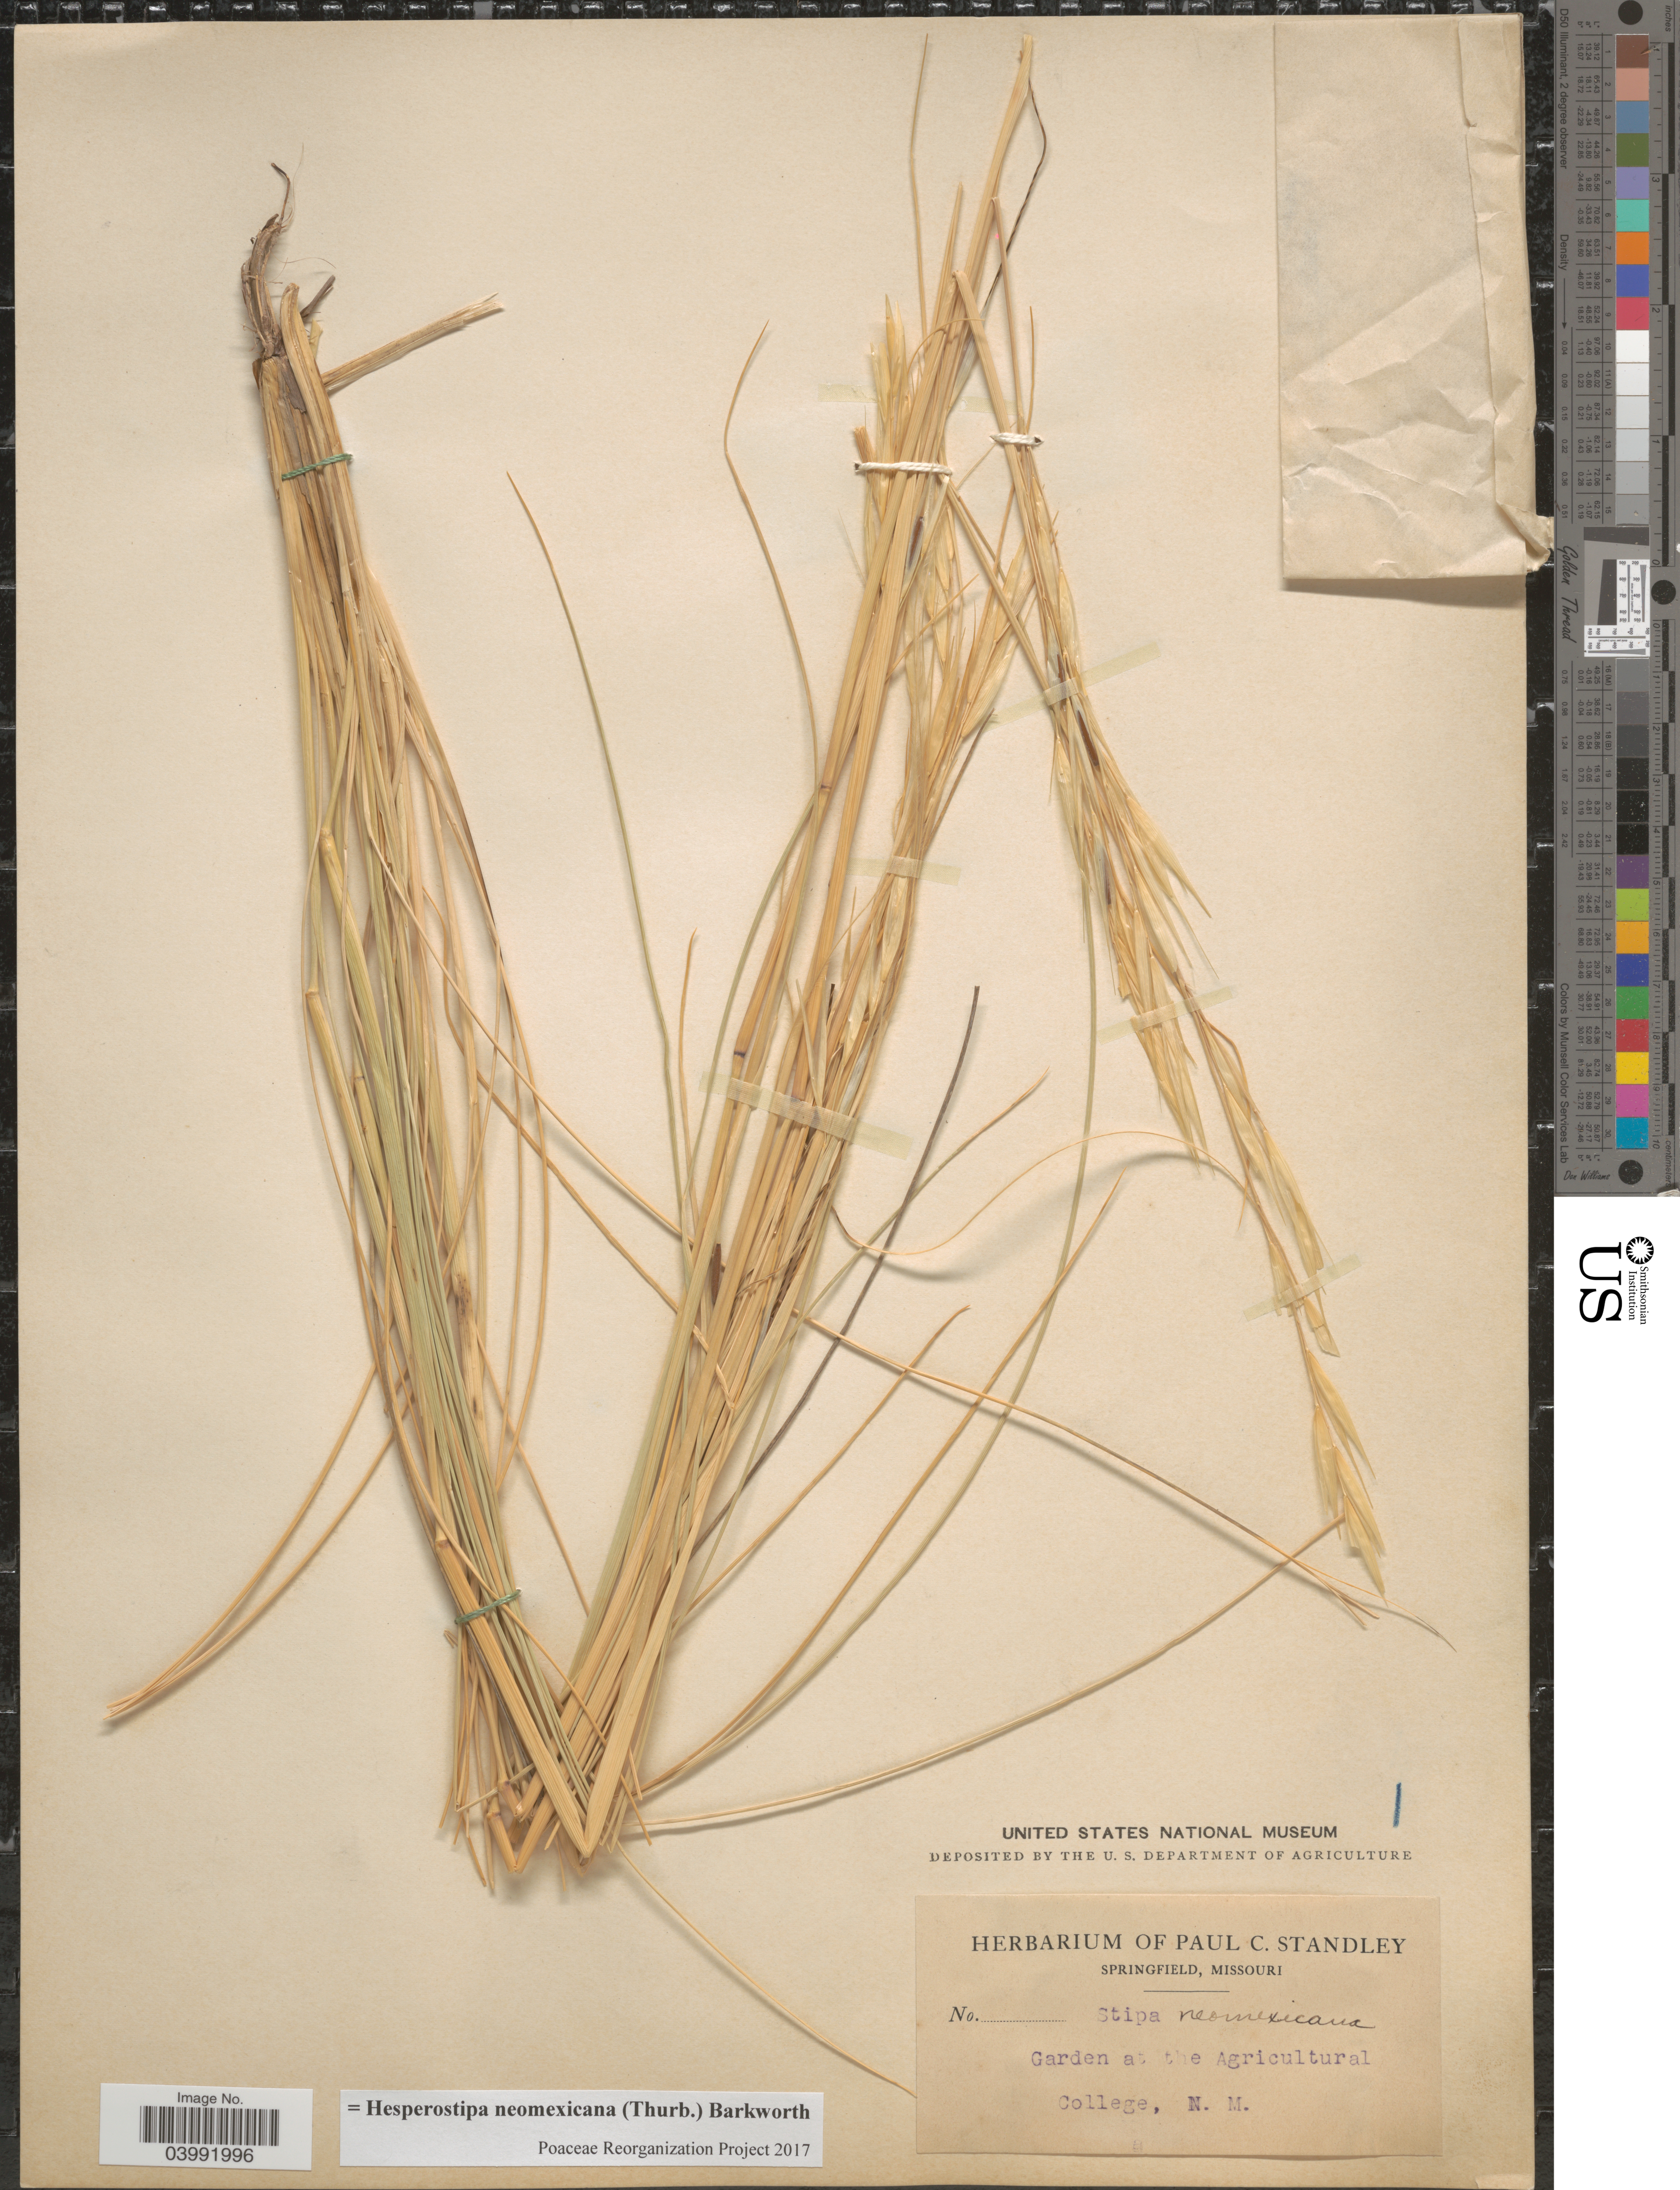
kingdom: Plantae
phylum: Tracheophyta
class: Liliopsida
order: Poales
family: Poaceae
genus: Hesperostipa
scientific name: Hesperostipa neomexicana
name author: (Thurb.) Barkworth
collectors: ex herb. Paul C. Standley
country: United States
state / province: New Mexico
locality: Garden at the Agricultural College.